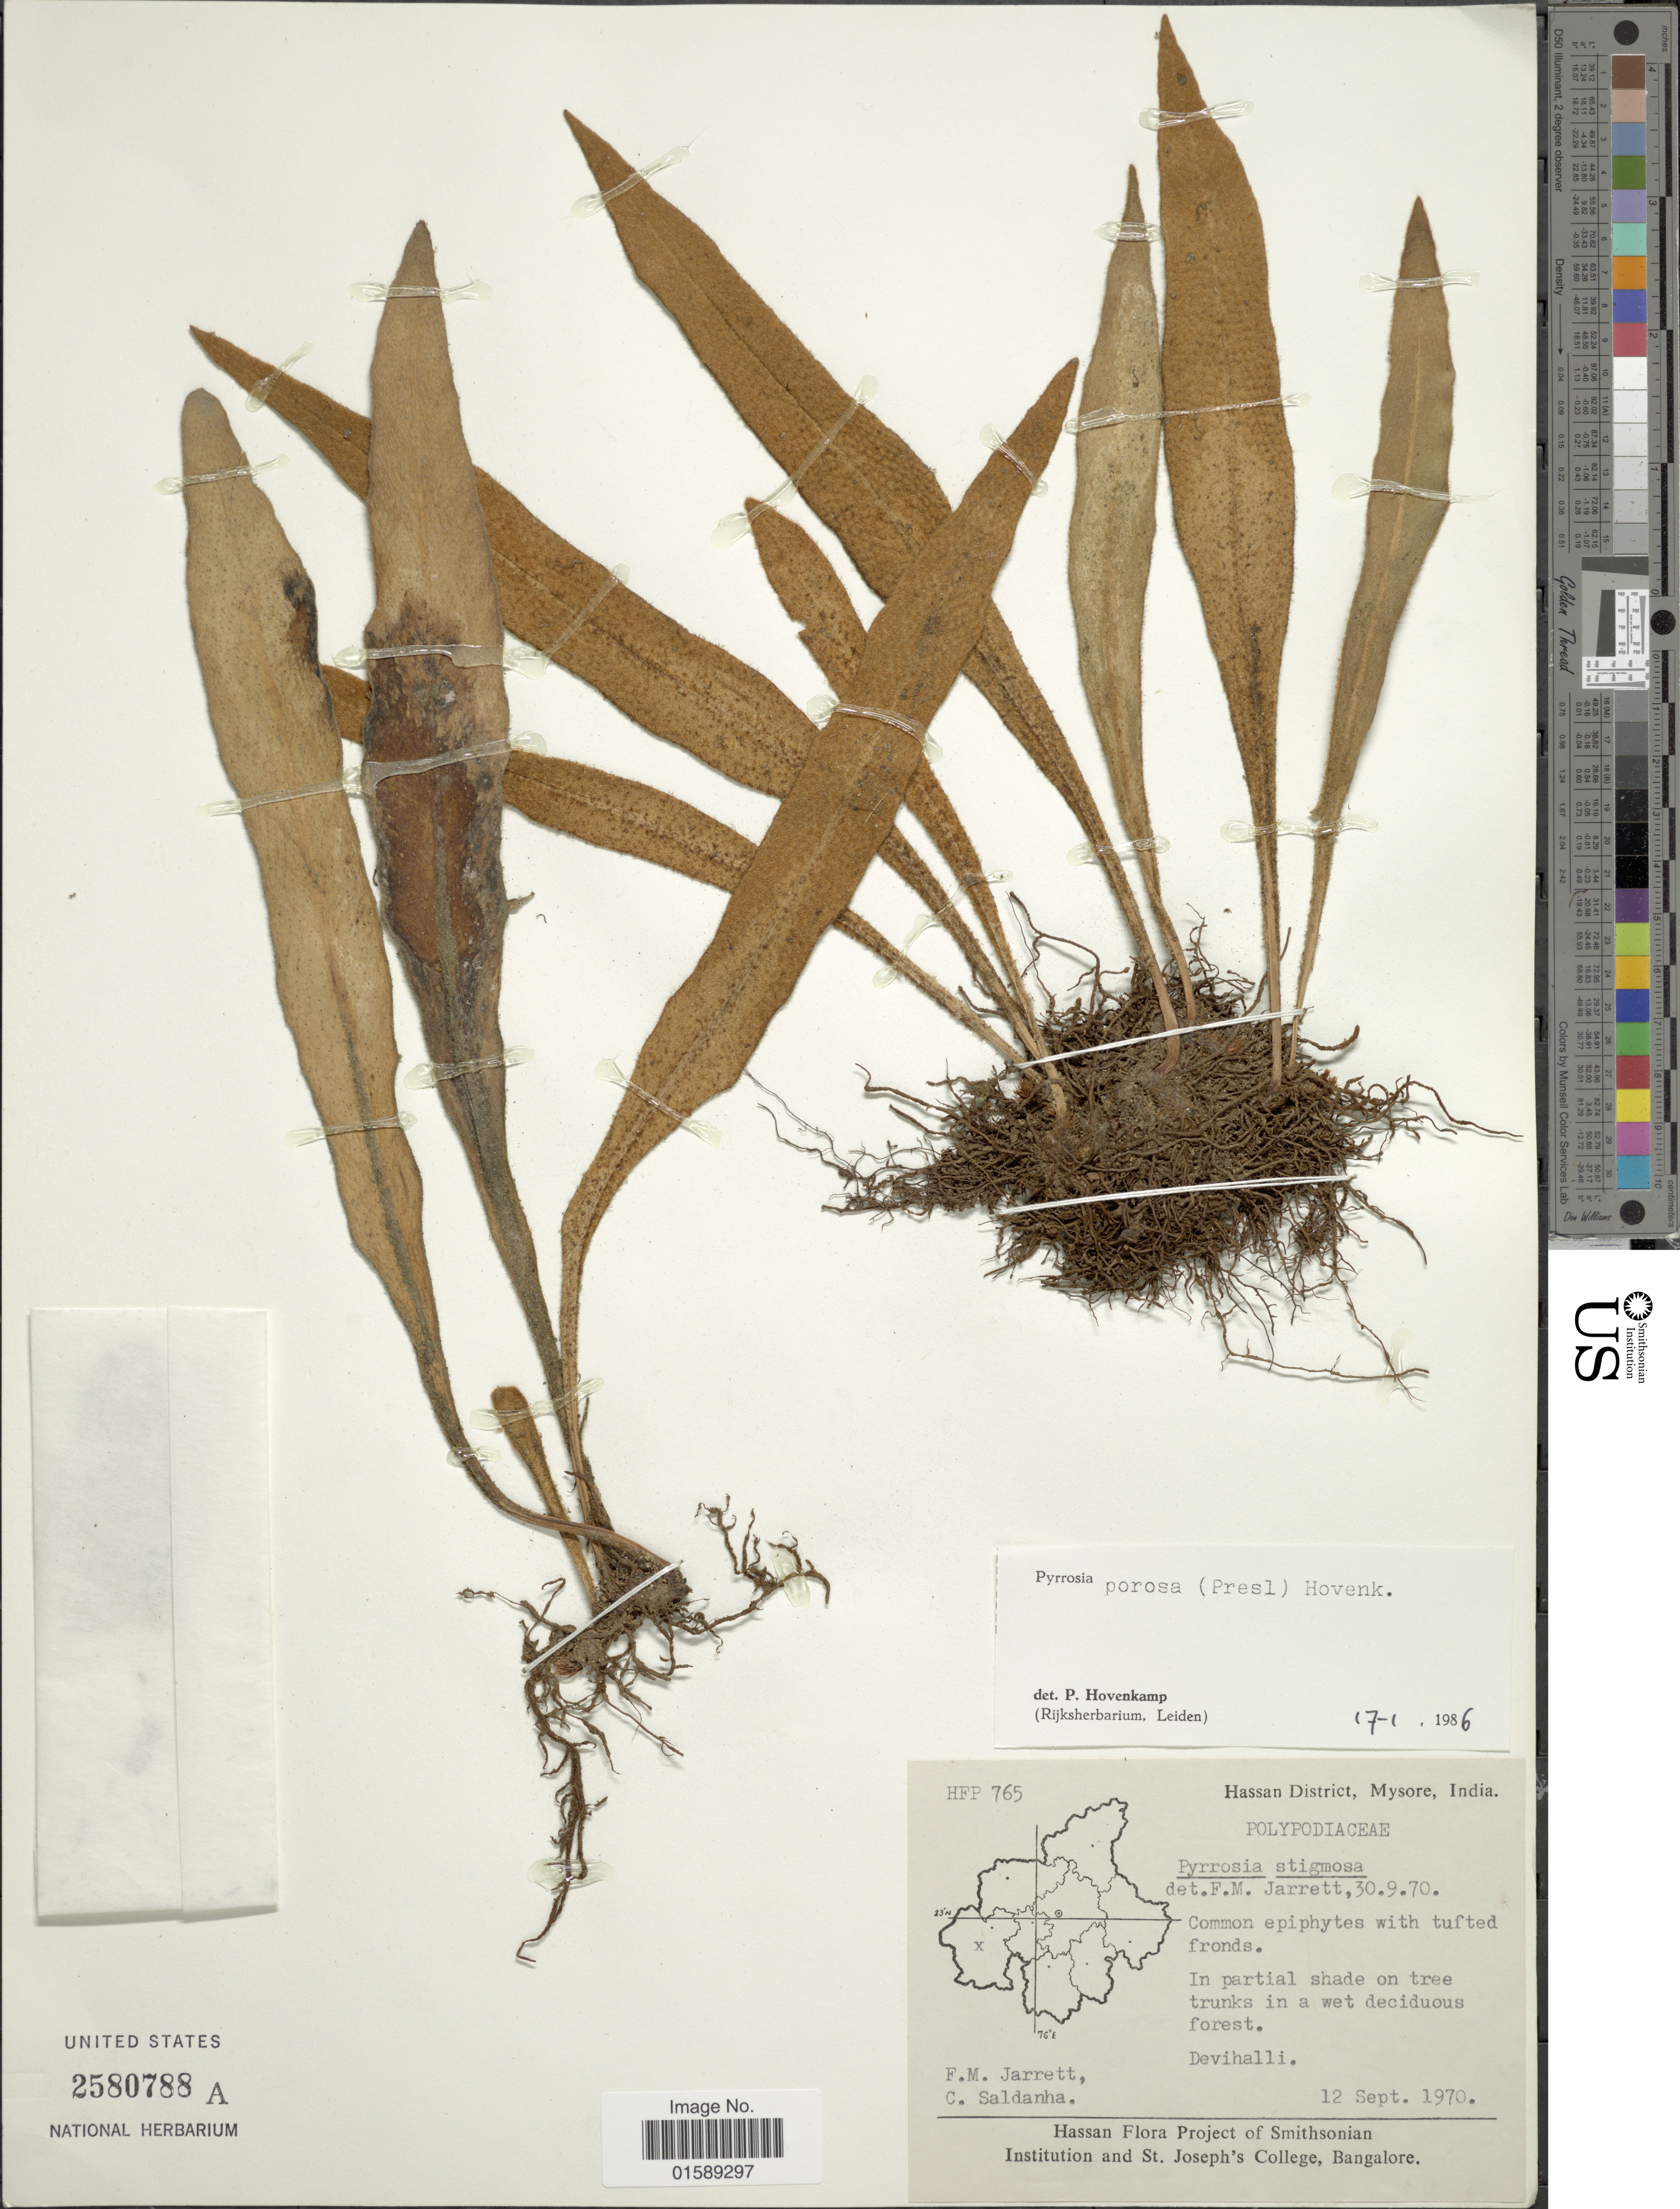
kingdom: Plantae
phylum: Tracheophyta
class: Polypodiopsida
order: Polypodiales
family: Polypodiaceae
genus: Pyrrosia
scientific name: Pyrrosia porosa var. porosa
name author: (C. Presl) Hovenkamp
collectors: F. M. Jarrett & C. Saldanha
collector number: HFP765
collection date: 1970-09-12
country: India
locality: Hassan District, Mysore, India. Devihalli.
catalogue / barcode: US 2580788A